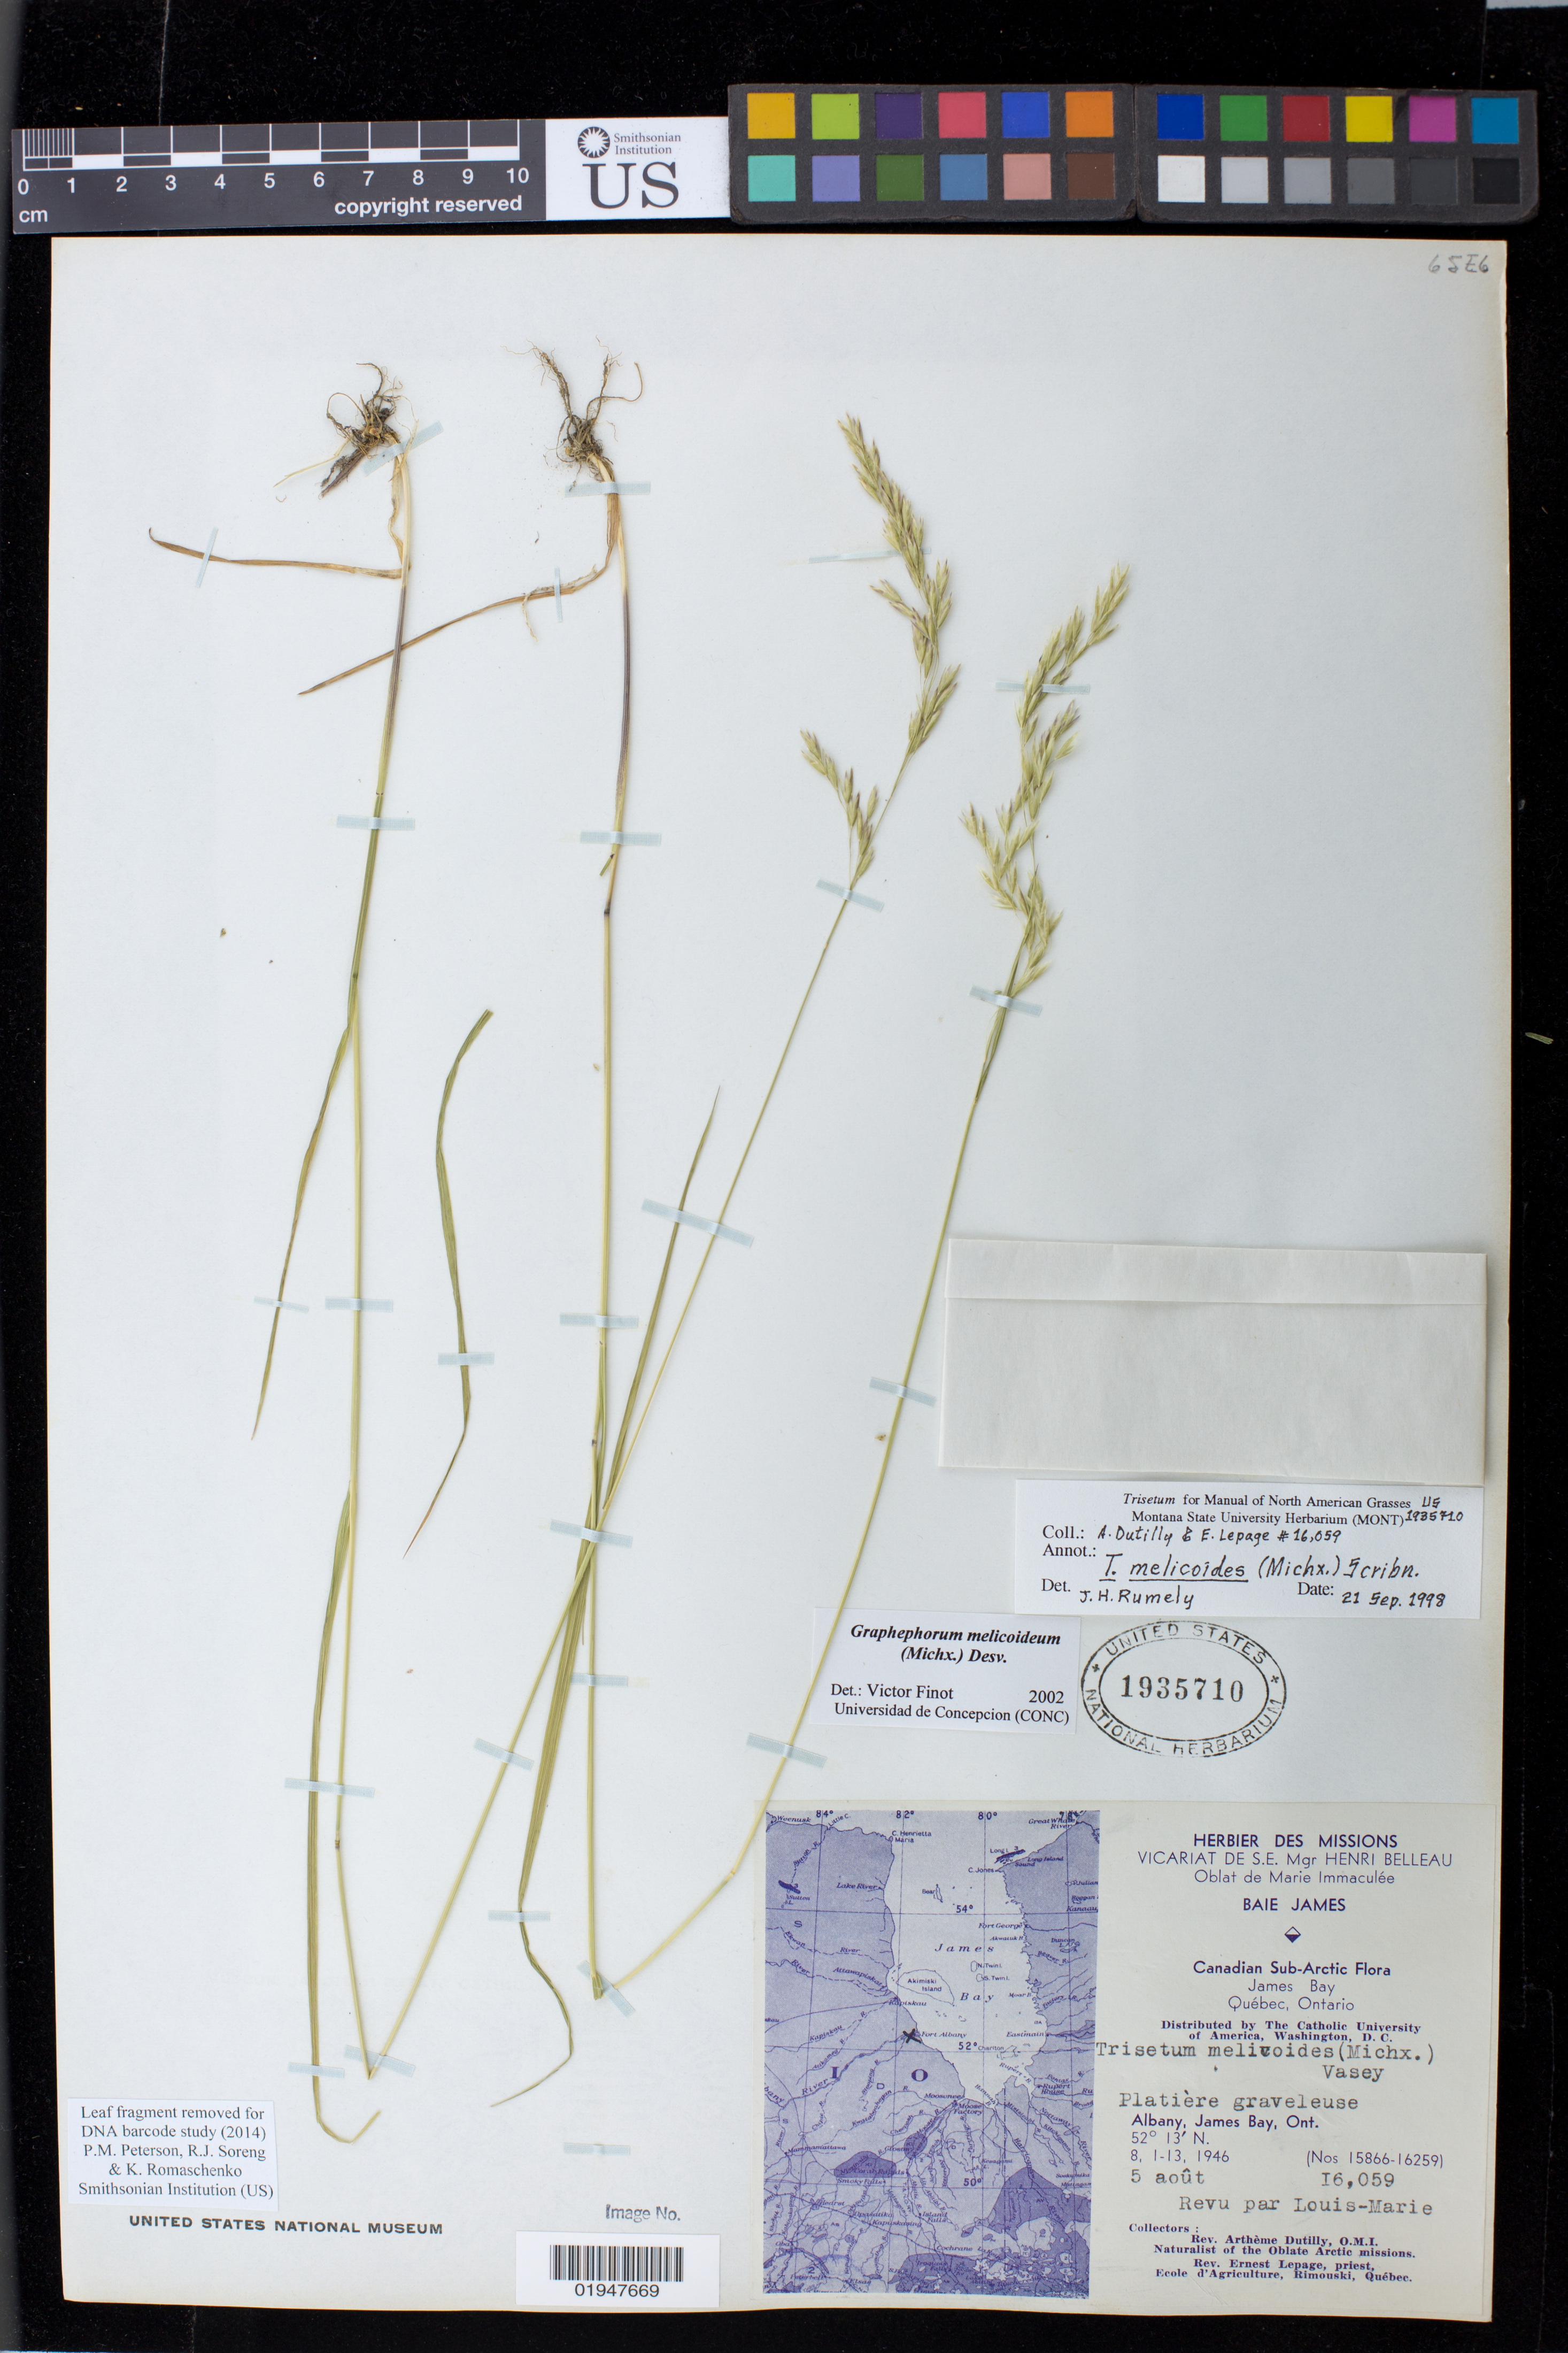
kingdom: Plantae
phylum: Tracheophyta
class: Liliopsida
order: Poales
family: Poaceae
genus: Graphephorum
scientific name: Graphephorum melicoides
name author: (F. Michx.) Desv.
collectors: A. Dutilly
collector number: I6059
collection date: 1946-08-05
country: Canada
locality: Albany, James Bay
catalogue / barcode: US 1935710